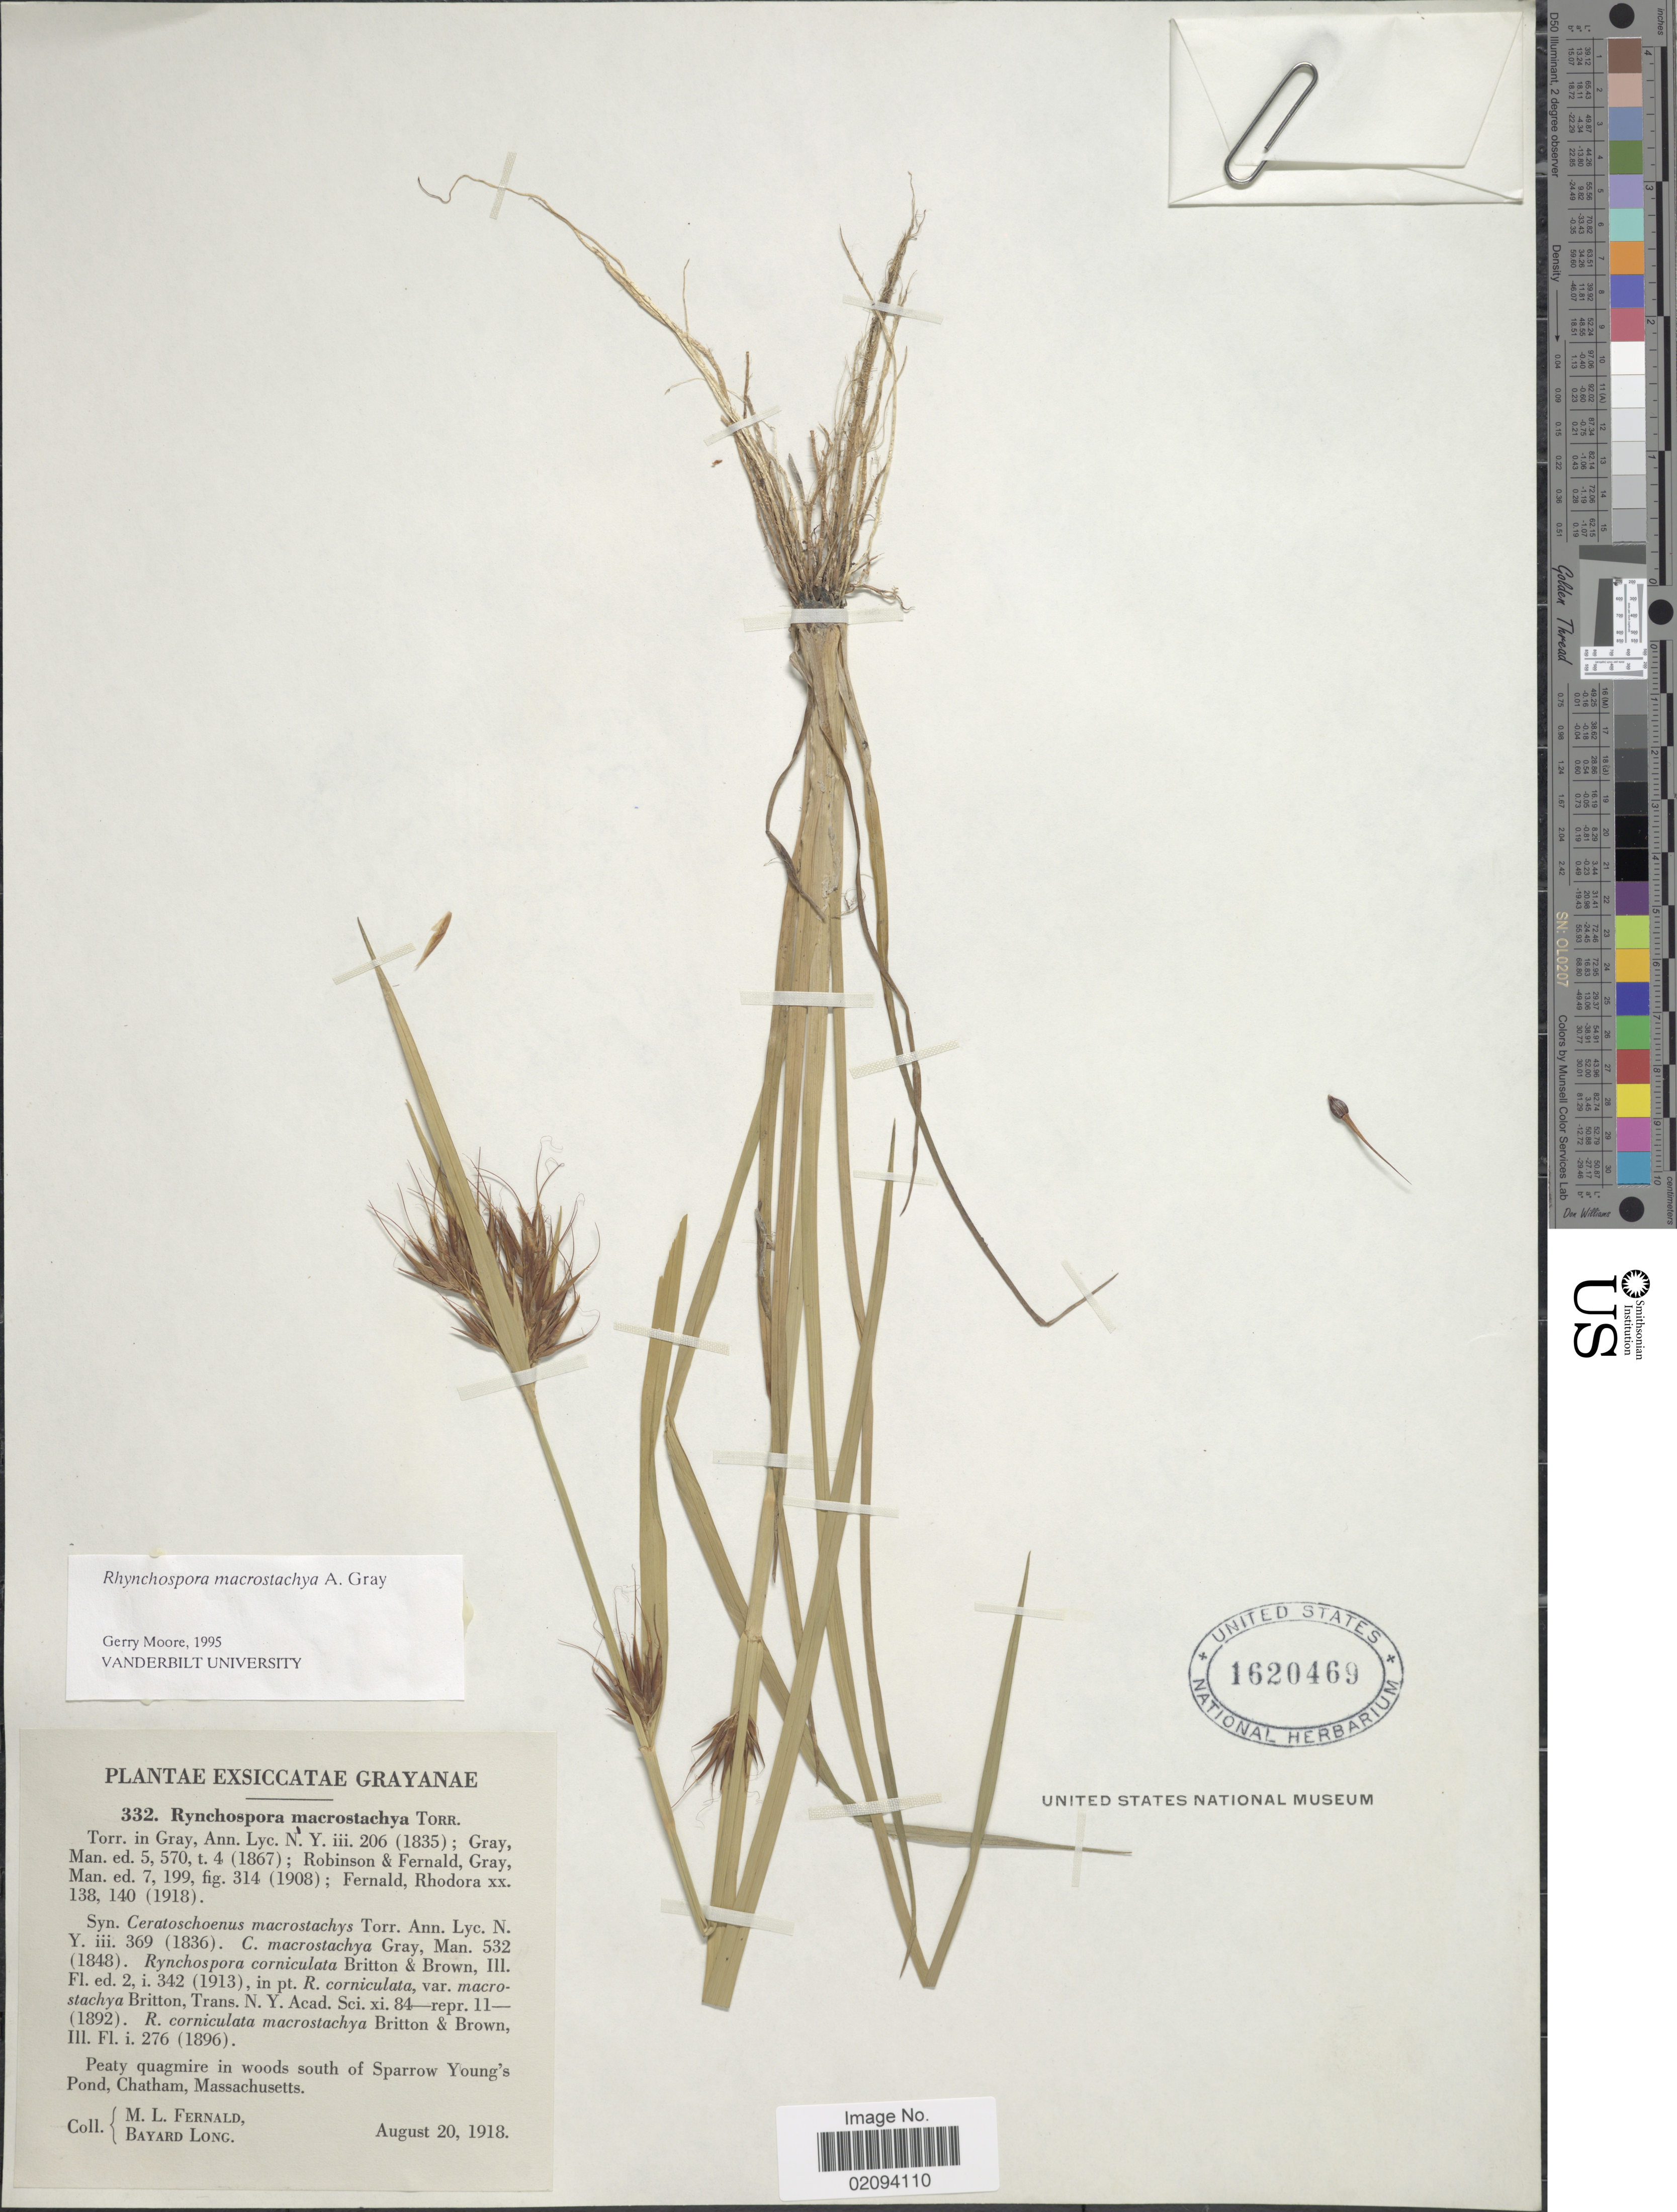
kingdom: Plantae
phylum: Tracheophyta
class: Liliopsida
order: Poales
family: Cyperaceae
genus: Rhynchospora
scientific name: Rhynchospora macrostachya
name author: Torr. ex A. Gray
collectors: M. L. Fernald & B. Long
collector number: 332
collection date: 1918-08-20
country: United States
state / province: Massachusetts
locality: Peaty quagmire in woods south of Sparrow Young's Pond, Chatham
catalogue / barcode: US 1620469